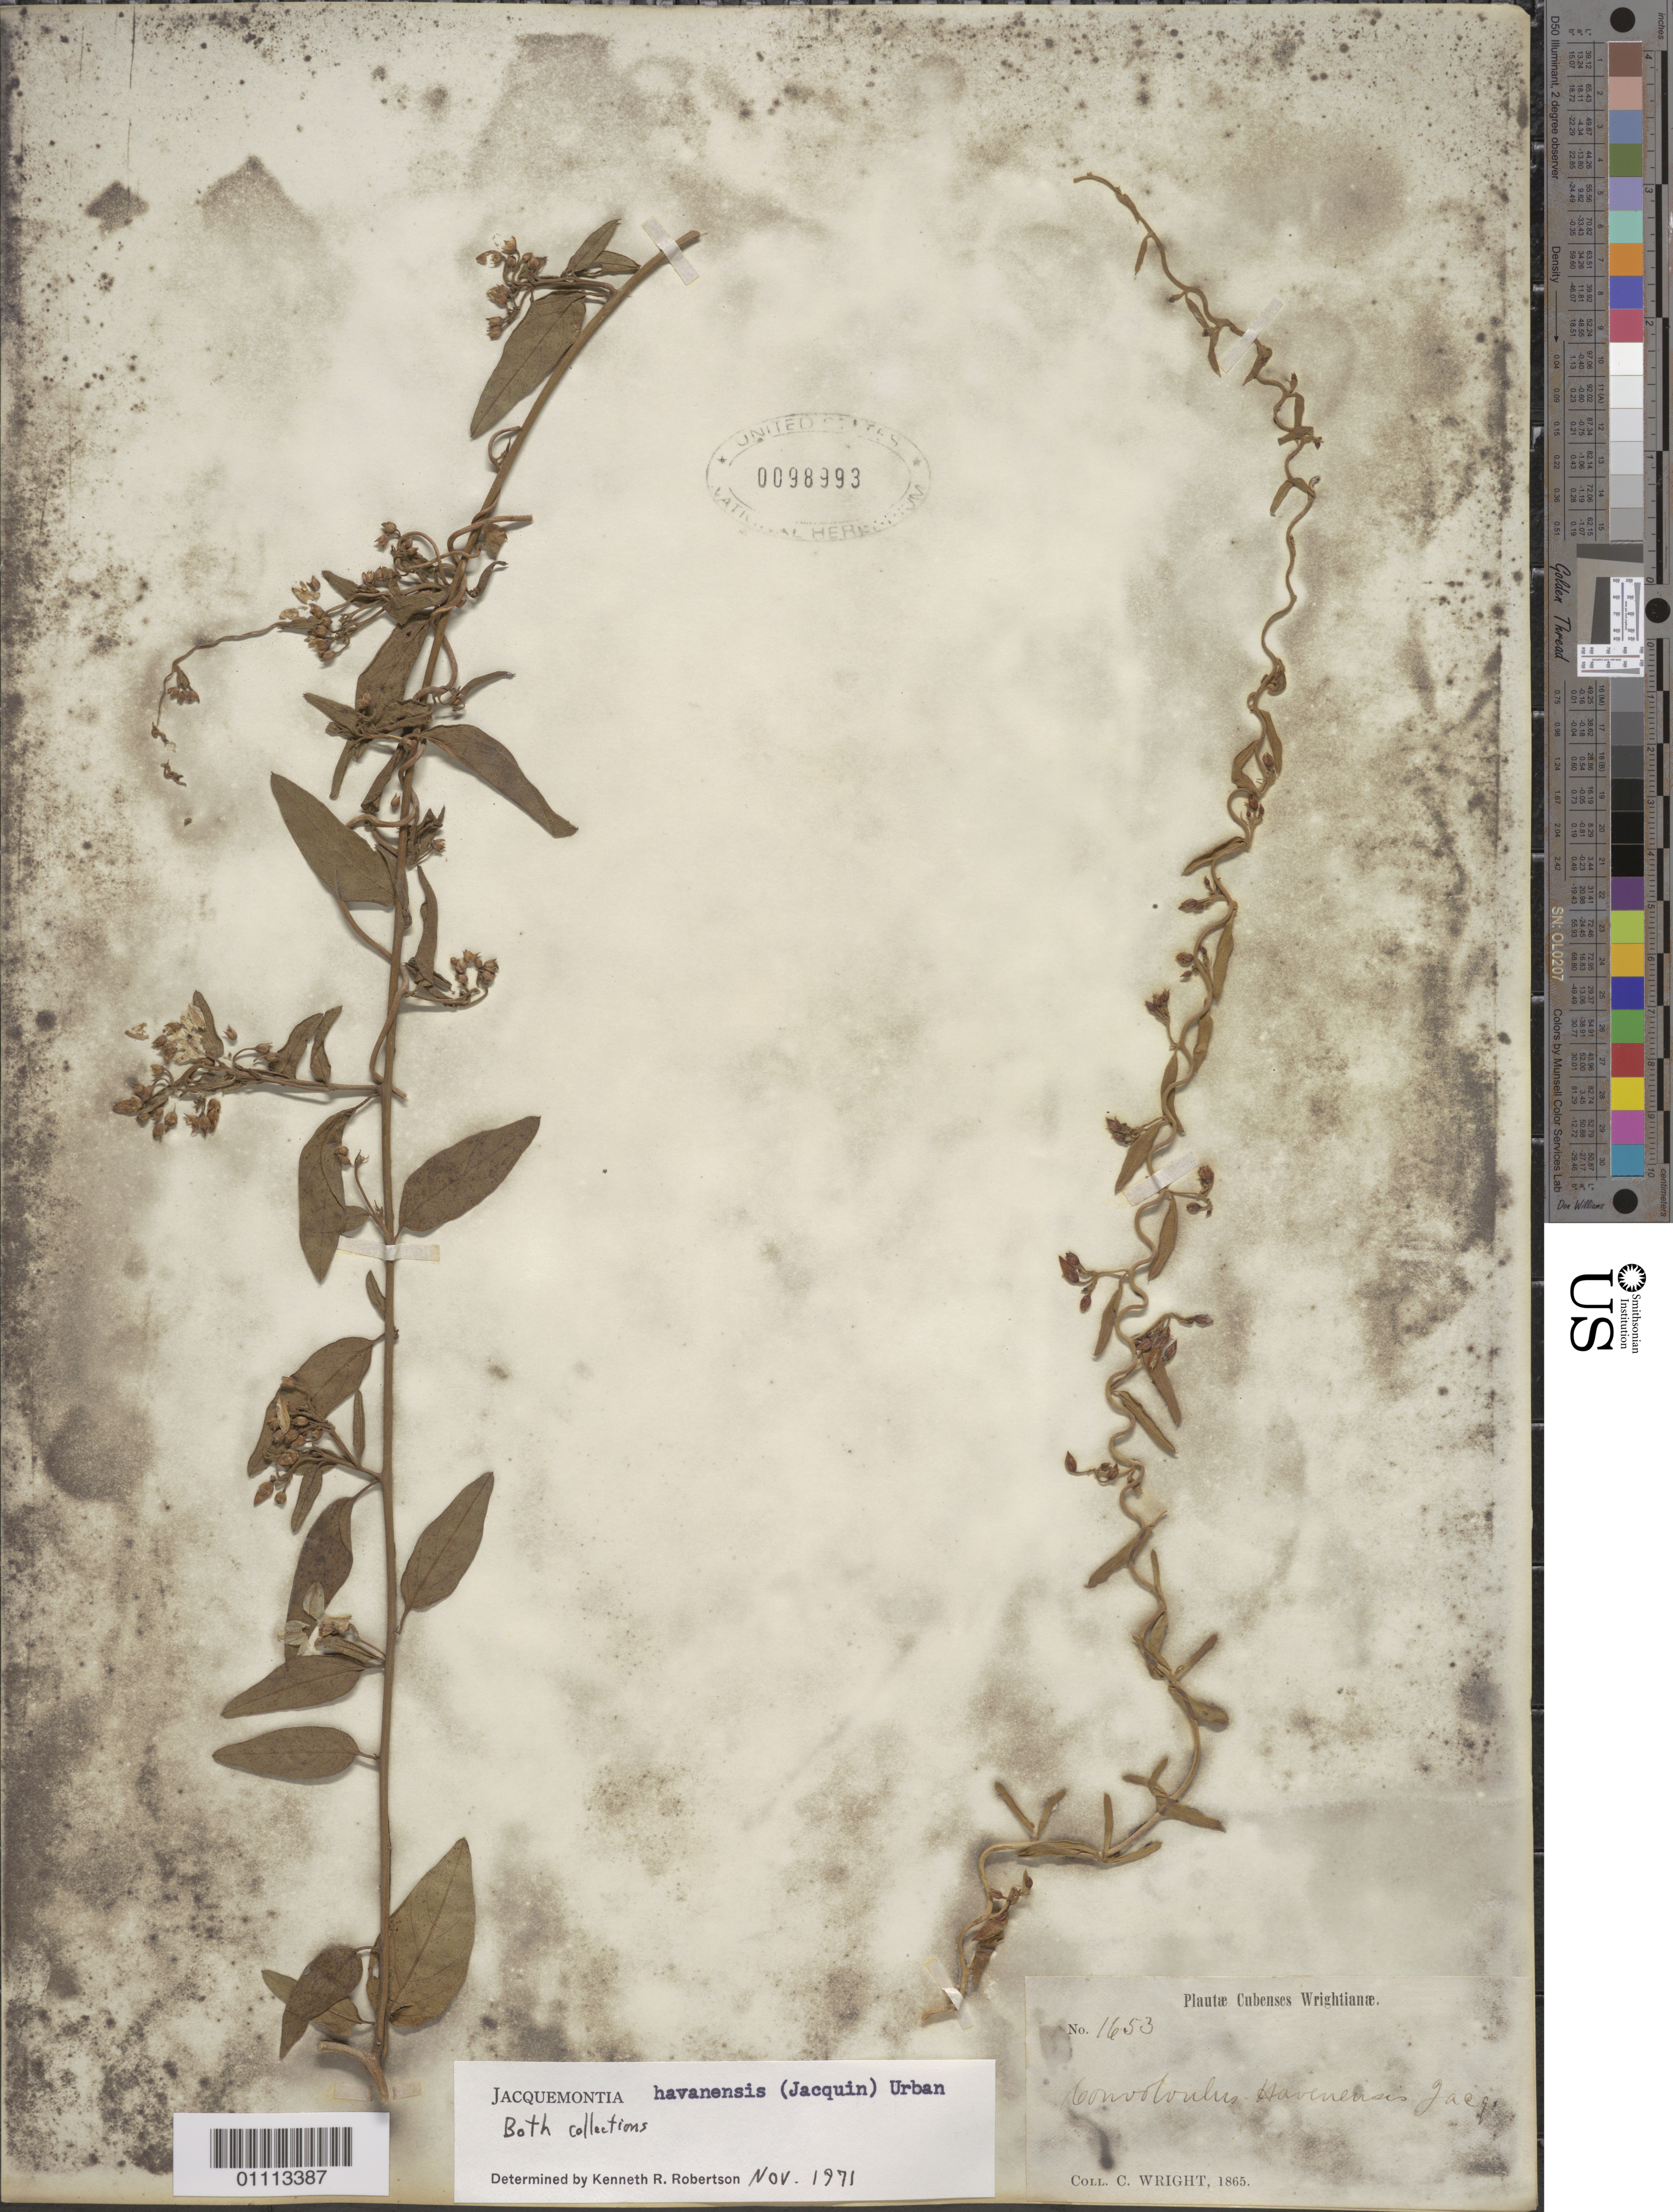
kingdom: Plantae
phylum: Tracheophyta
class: Magnoliopsida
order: Solanales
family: Convolvulaceae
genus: Jacquemontia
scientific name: Jacquemontia havanensis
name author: (Jacq.) Urb.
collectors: C. Wright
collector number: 1653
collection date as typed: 1865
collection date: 1865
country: Cuba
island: Cuba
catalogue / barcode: US 98993